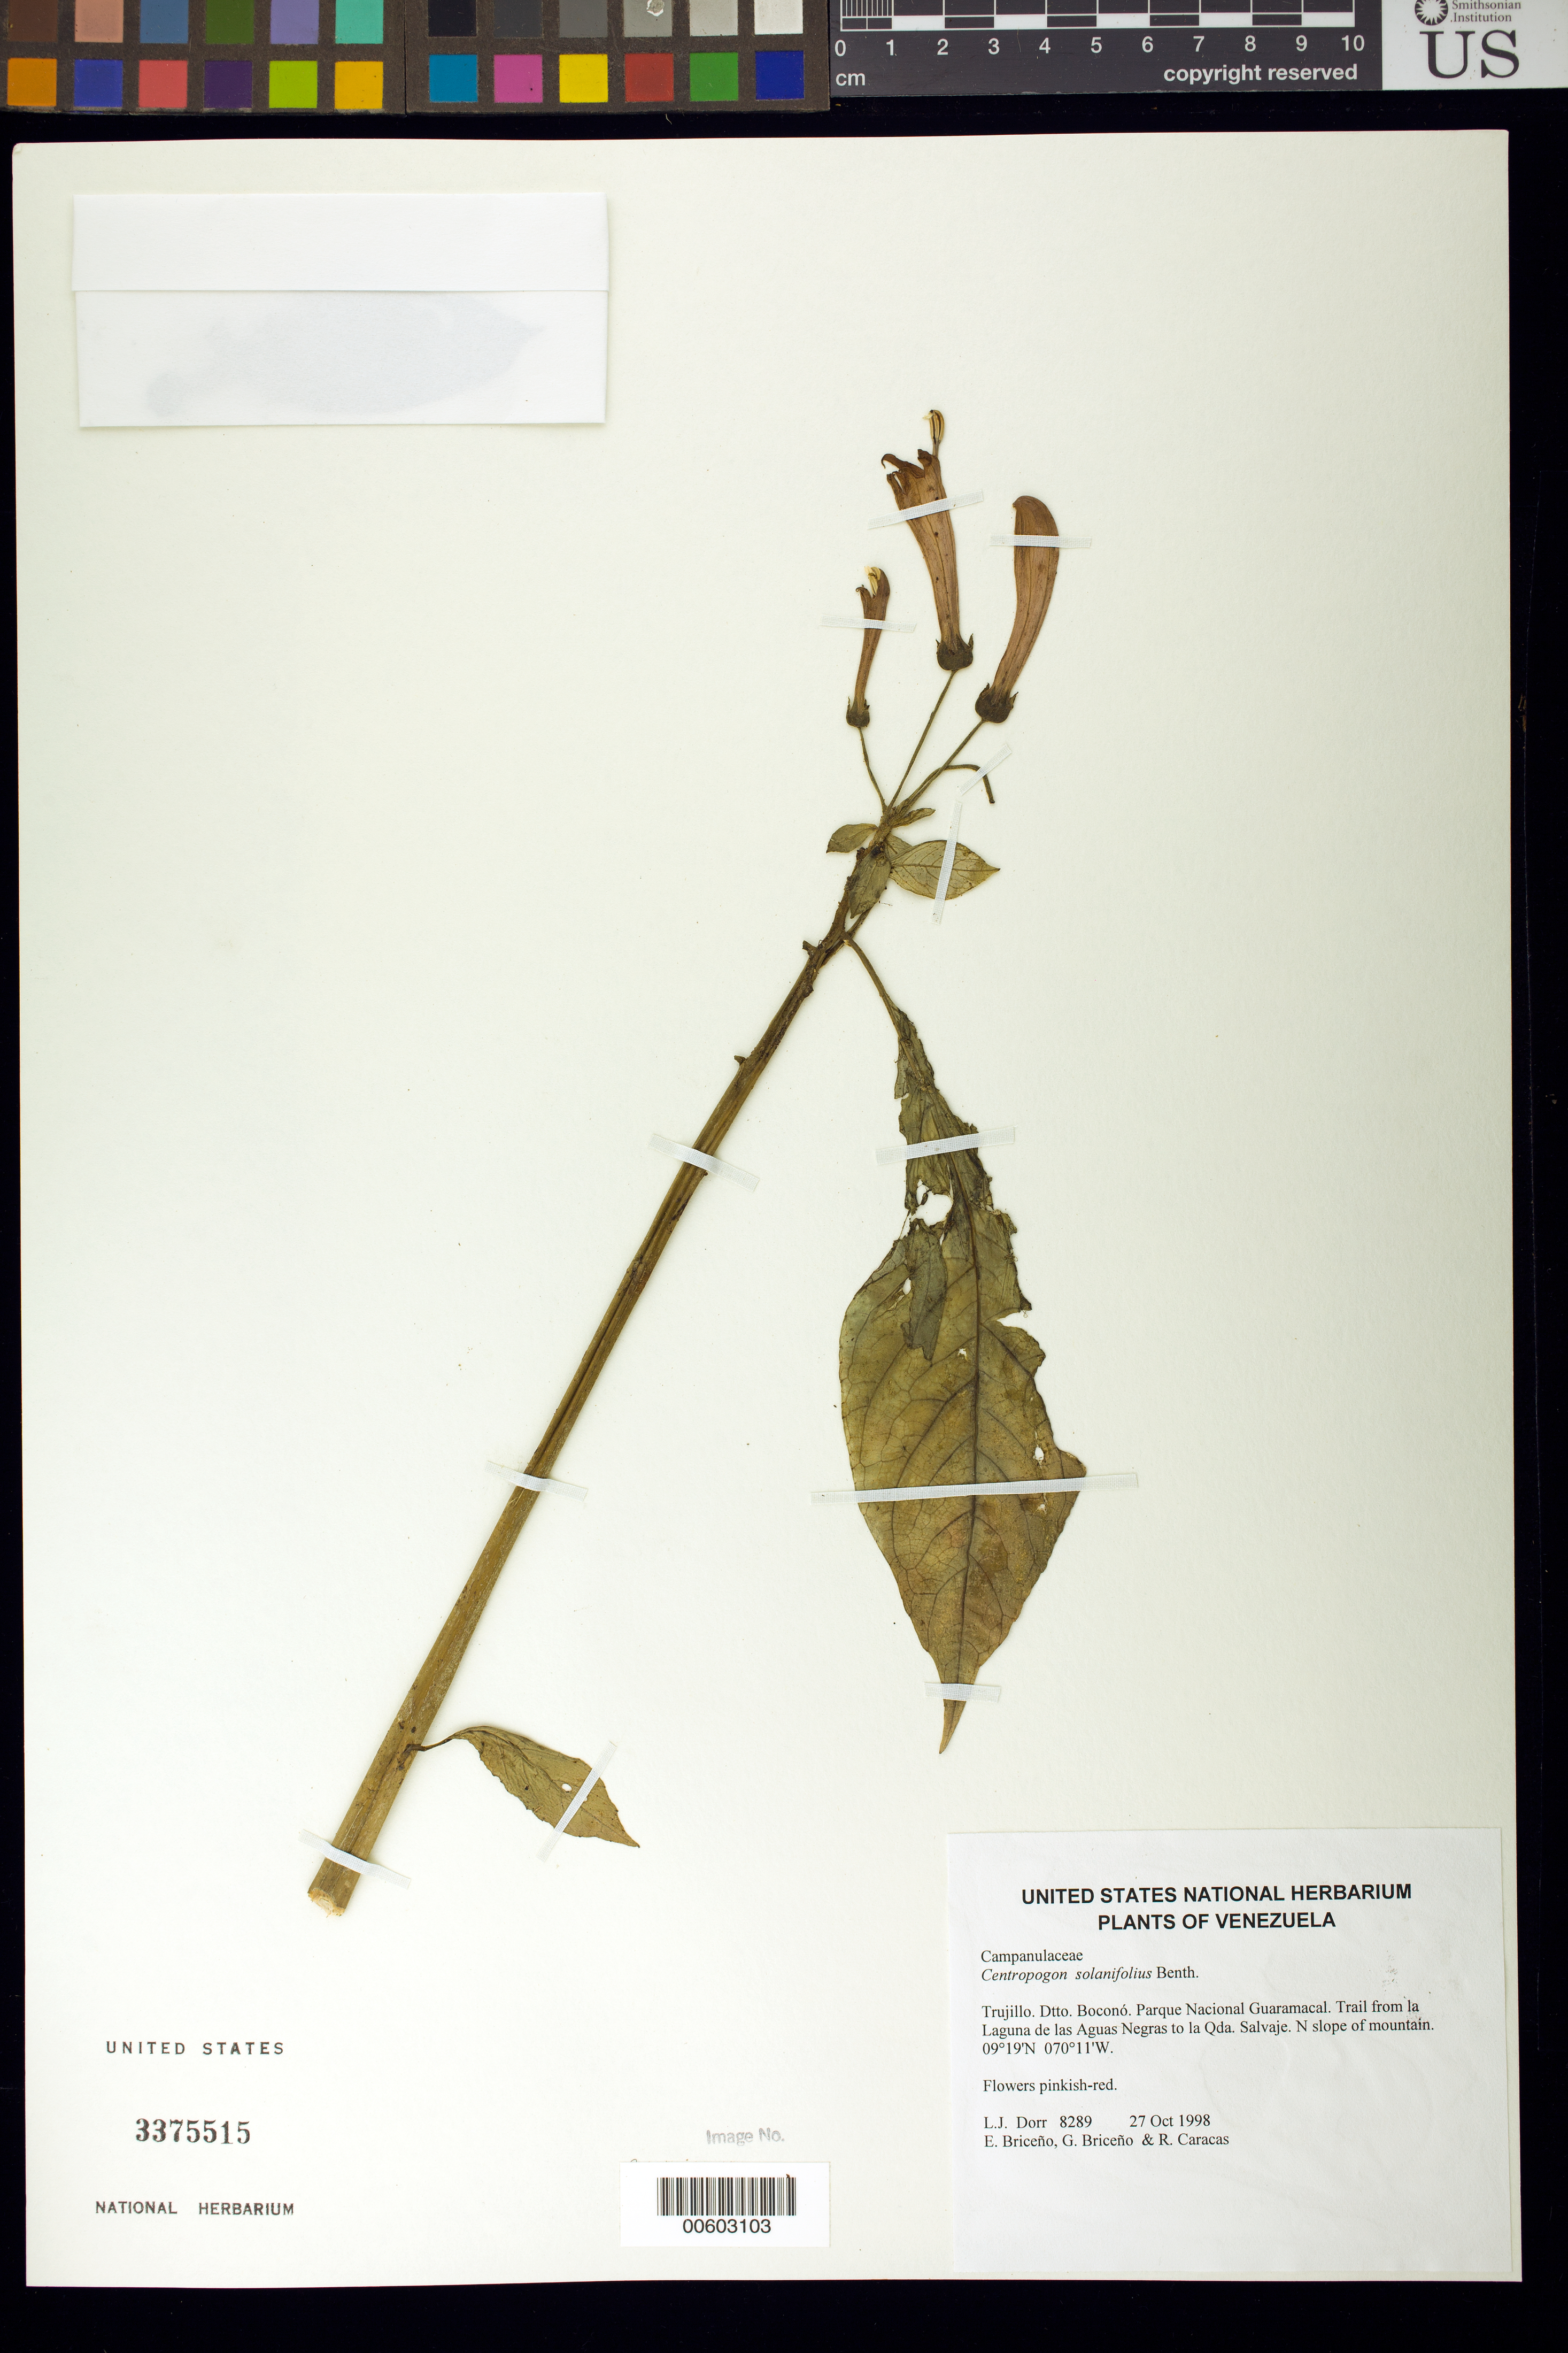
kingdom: Plantae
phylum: Tracheophyta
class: Magnoliopsida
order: Asterales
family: Campanulaceae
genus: Centropogon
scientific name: Centropogon solanifolius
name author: Benth.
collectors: L. J. Dorr, E. Briceño, G. Briceño & R. Caracas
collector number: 8289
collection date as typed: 27 Oct 1998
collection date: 1998-10-27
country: Venezuela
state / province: Trujillo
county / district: Boconó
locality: Parque Nacional Guaramacal. Trail from la Laguna de las Aguas Negras to la Qda. Salvaje. N slope of mountain.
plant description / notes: PORT, US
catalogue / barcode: US 3375515